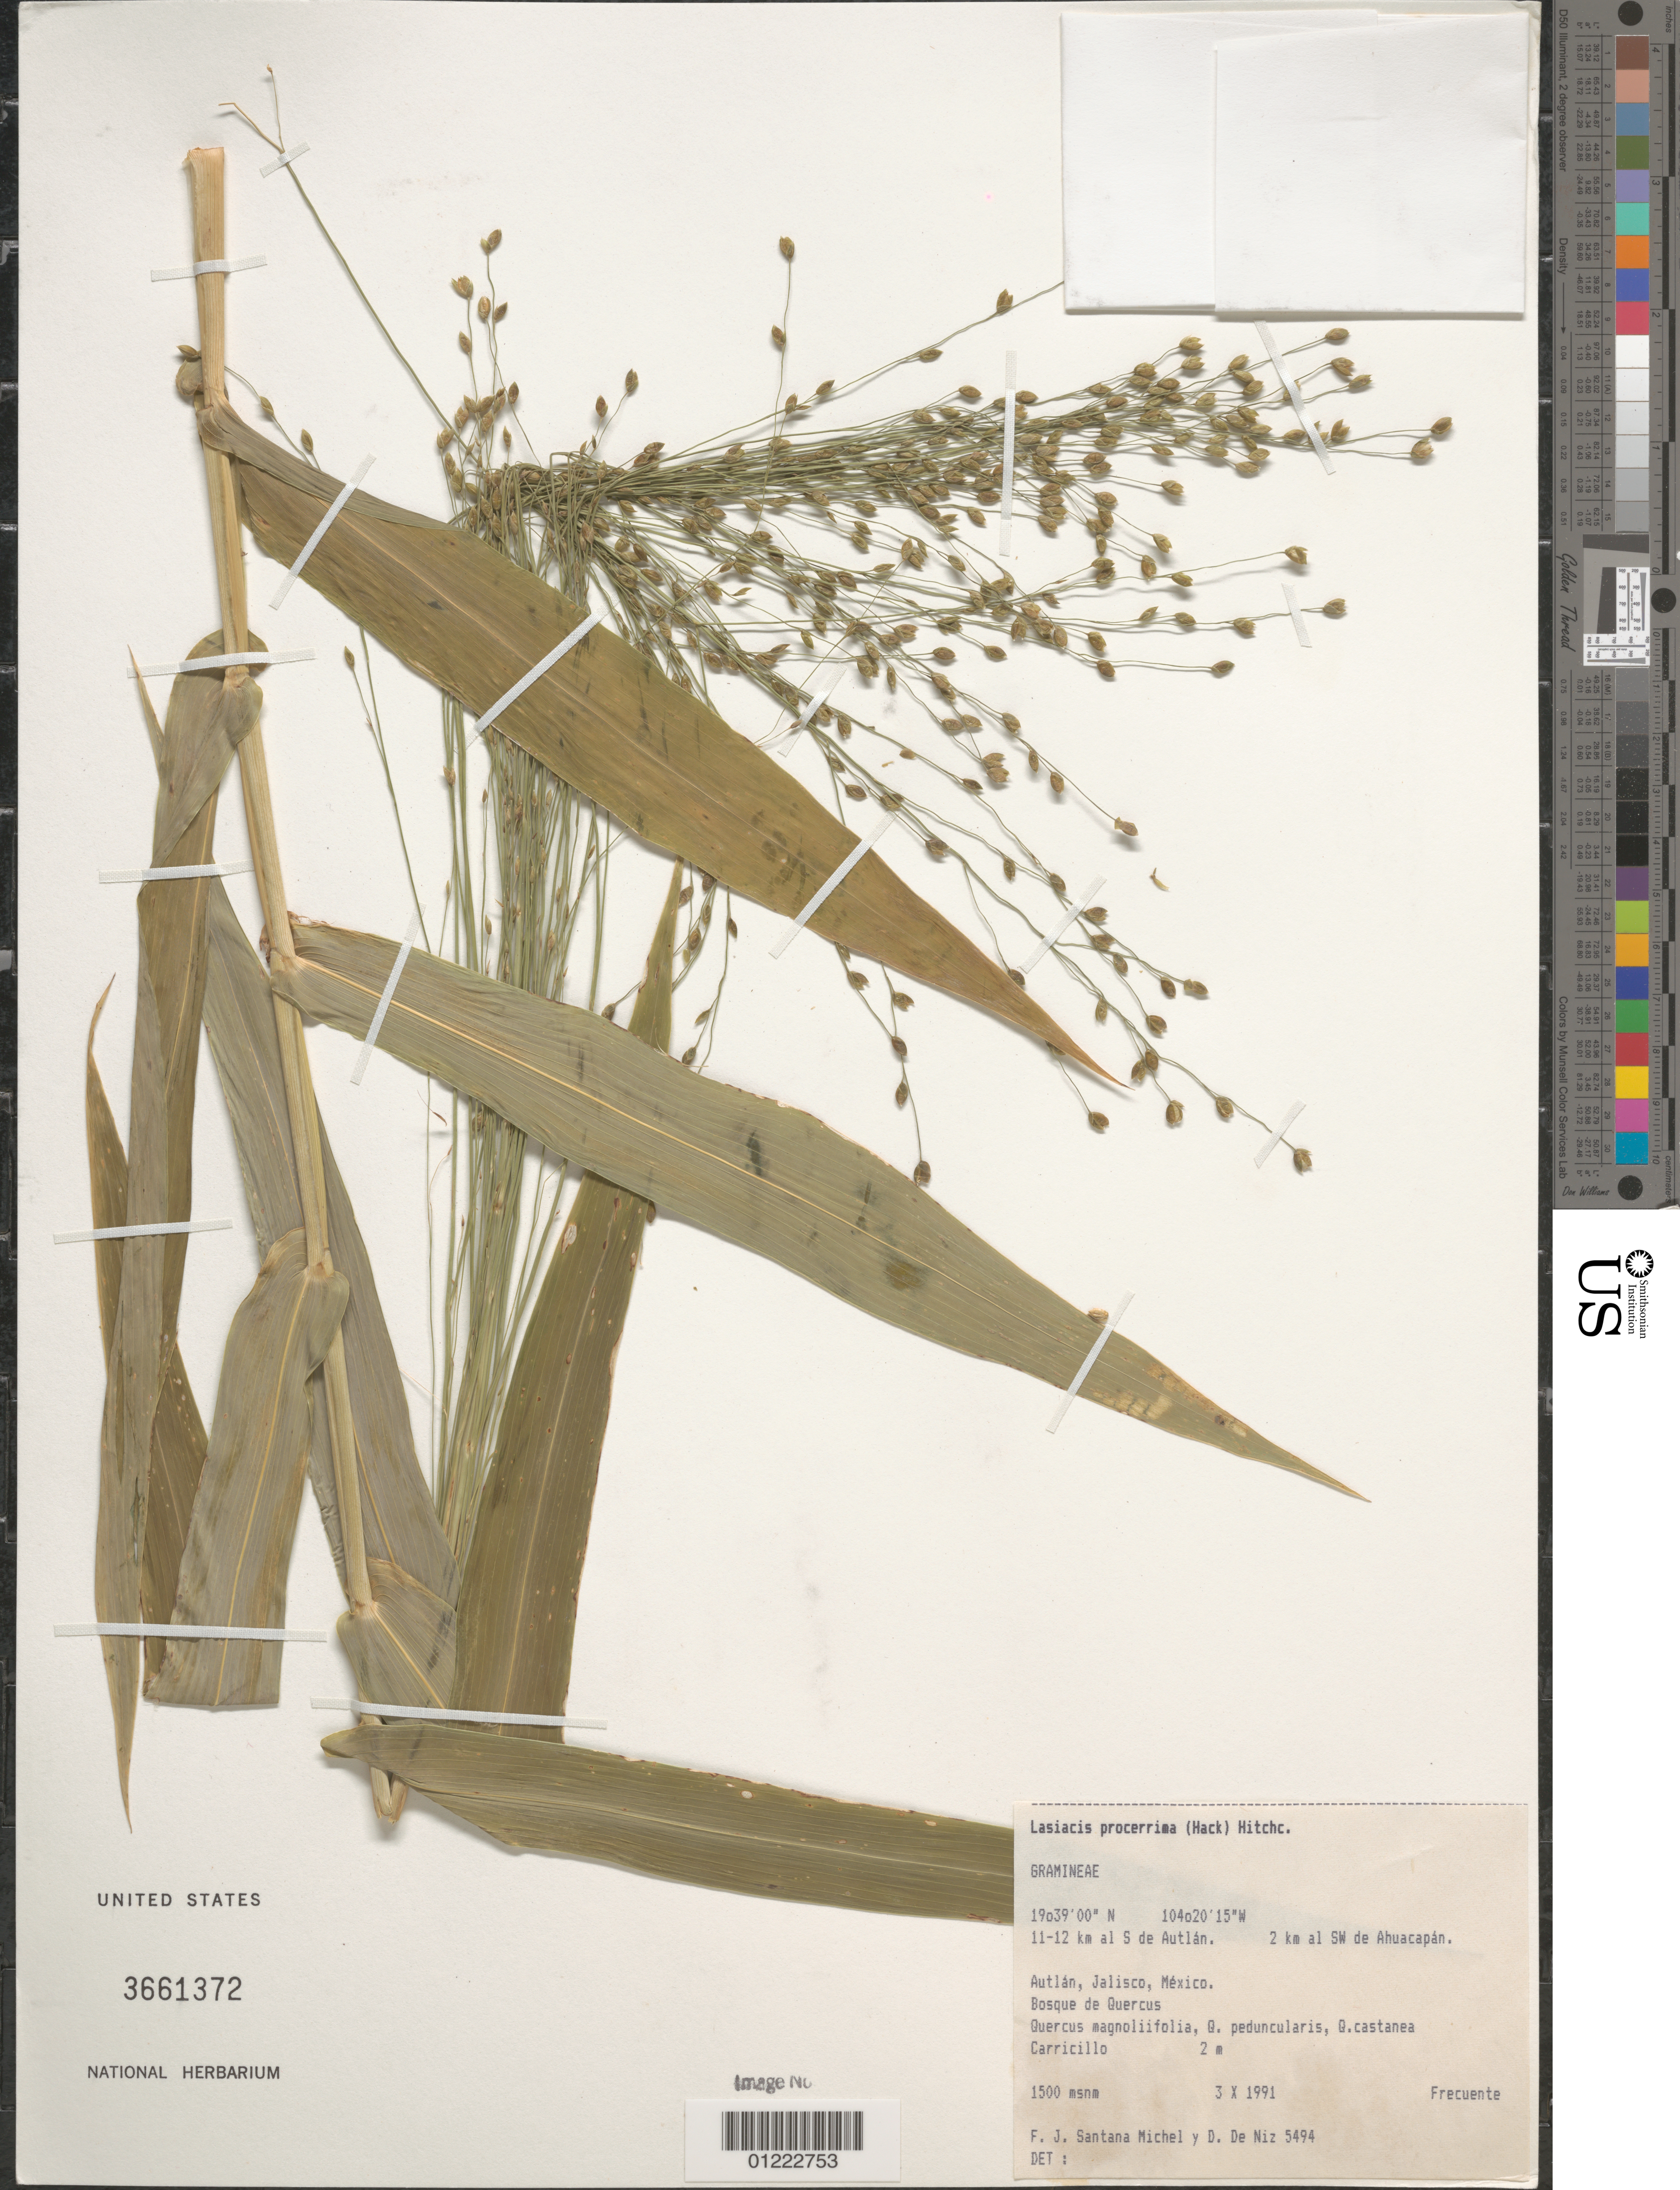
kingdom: Plantae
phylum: Tracheophyta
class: Liliopsida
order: Poales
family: Poaceae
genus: Lasiacis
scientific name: Lasiacis procerrima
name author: (Hack.) Hitchc.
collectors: F. J. Santana M. & B. Benz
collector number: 5494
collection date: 1991-10-03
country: Mexico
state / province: Jalisco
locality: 11-12 km al S de Autlán. 2 km al SW de Ahuacapán.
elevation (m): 1500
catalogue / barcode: US 3661372